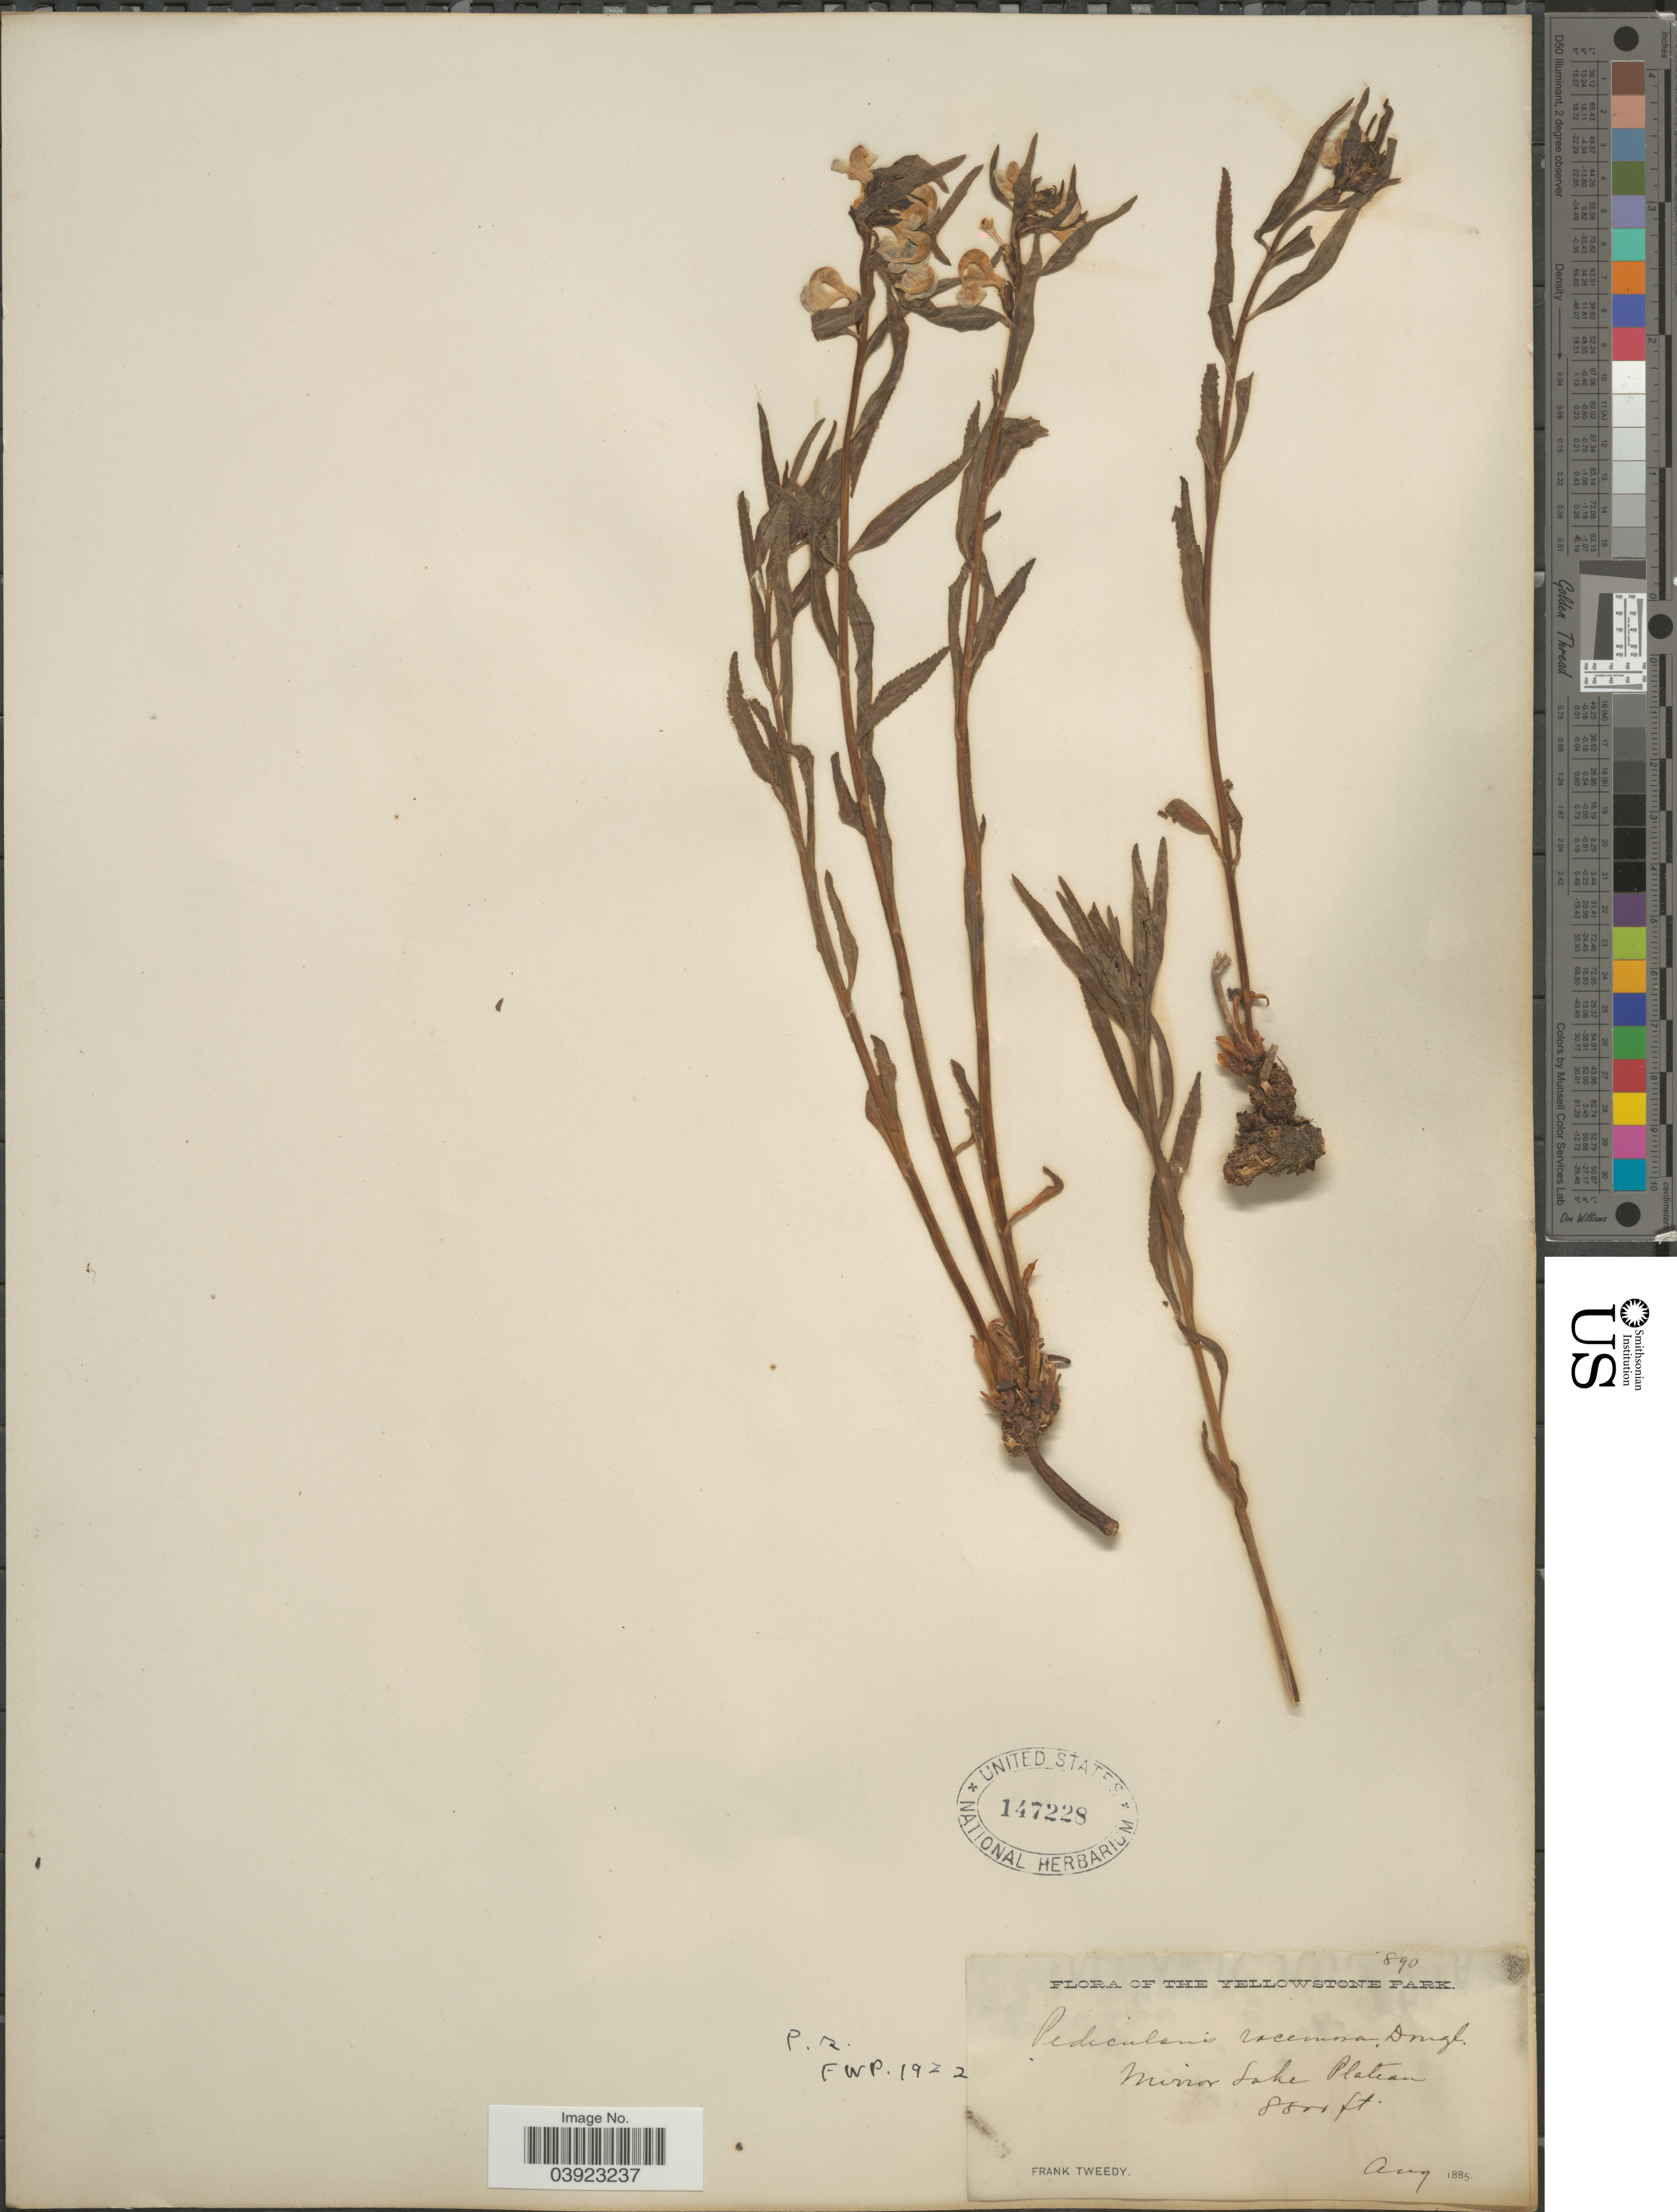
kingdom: Plantae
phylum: Tracheophyta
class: Magnoliopsida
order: Lamiales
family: Orobanchaceae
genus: Pedicularis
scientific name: Pedicularis racemosa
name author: Douglas ex Benth.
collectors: F. Tweedy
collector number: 890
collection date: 1885-08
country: United States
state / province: Wyoming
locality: The Yellowstone Park. Mirror Lake Plateau.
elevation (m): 2682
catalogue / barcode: US 147228